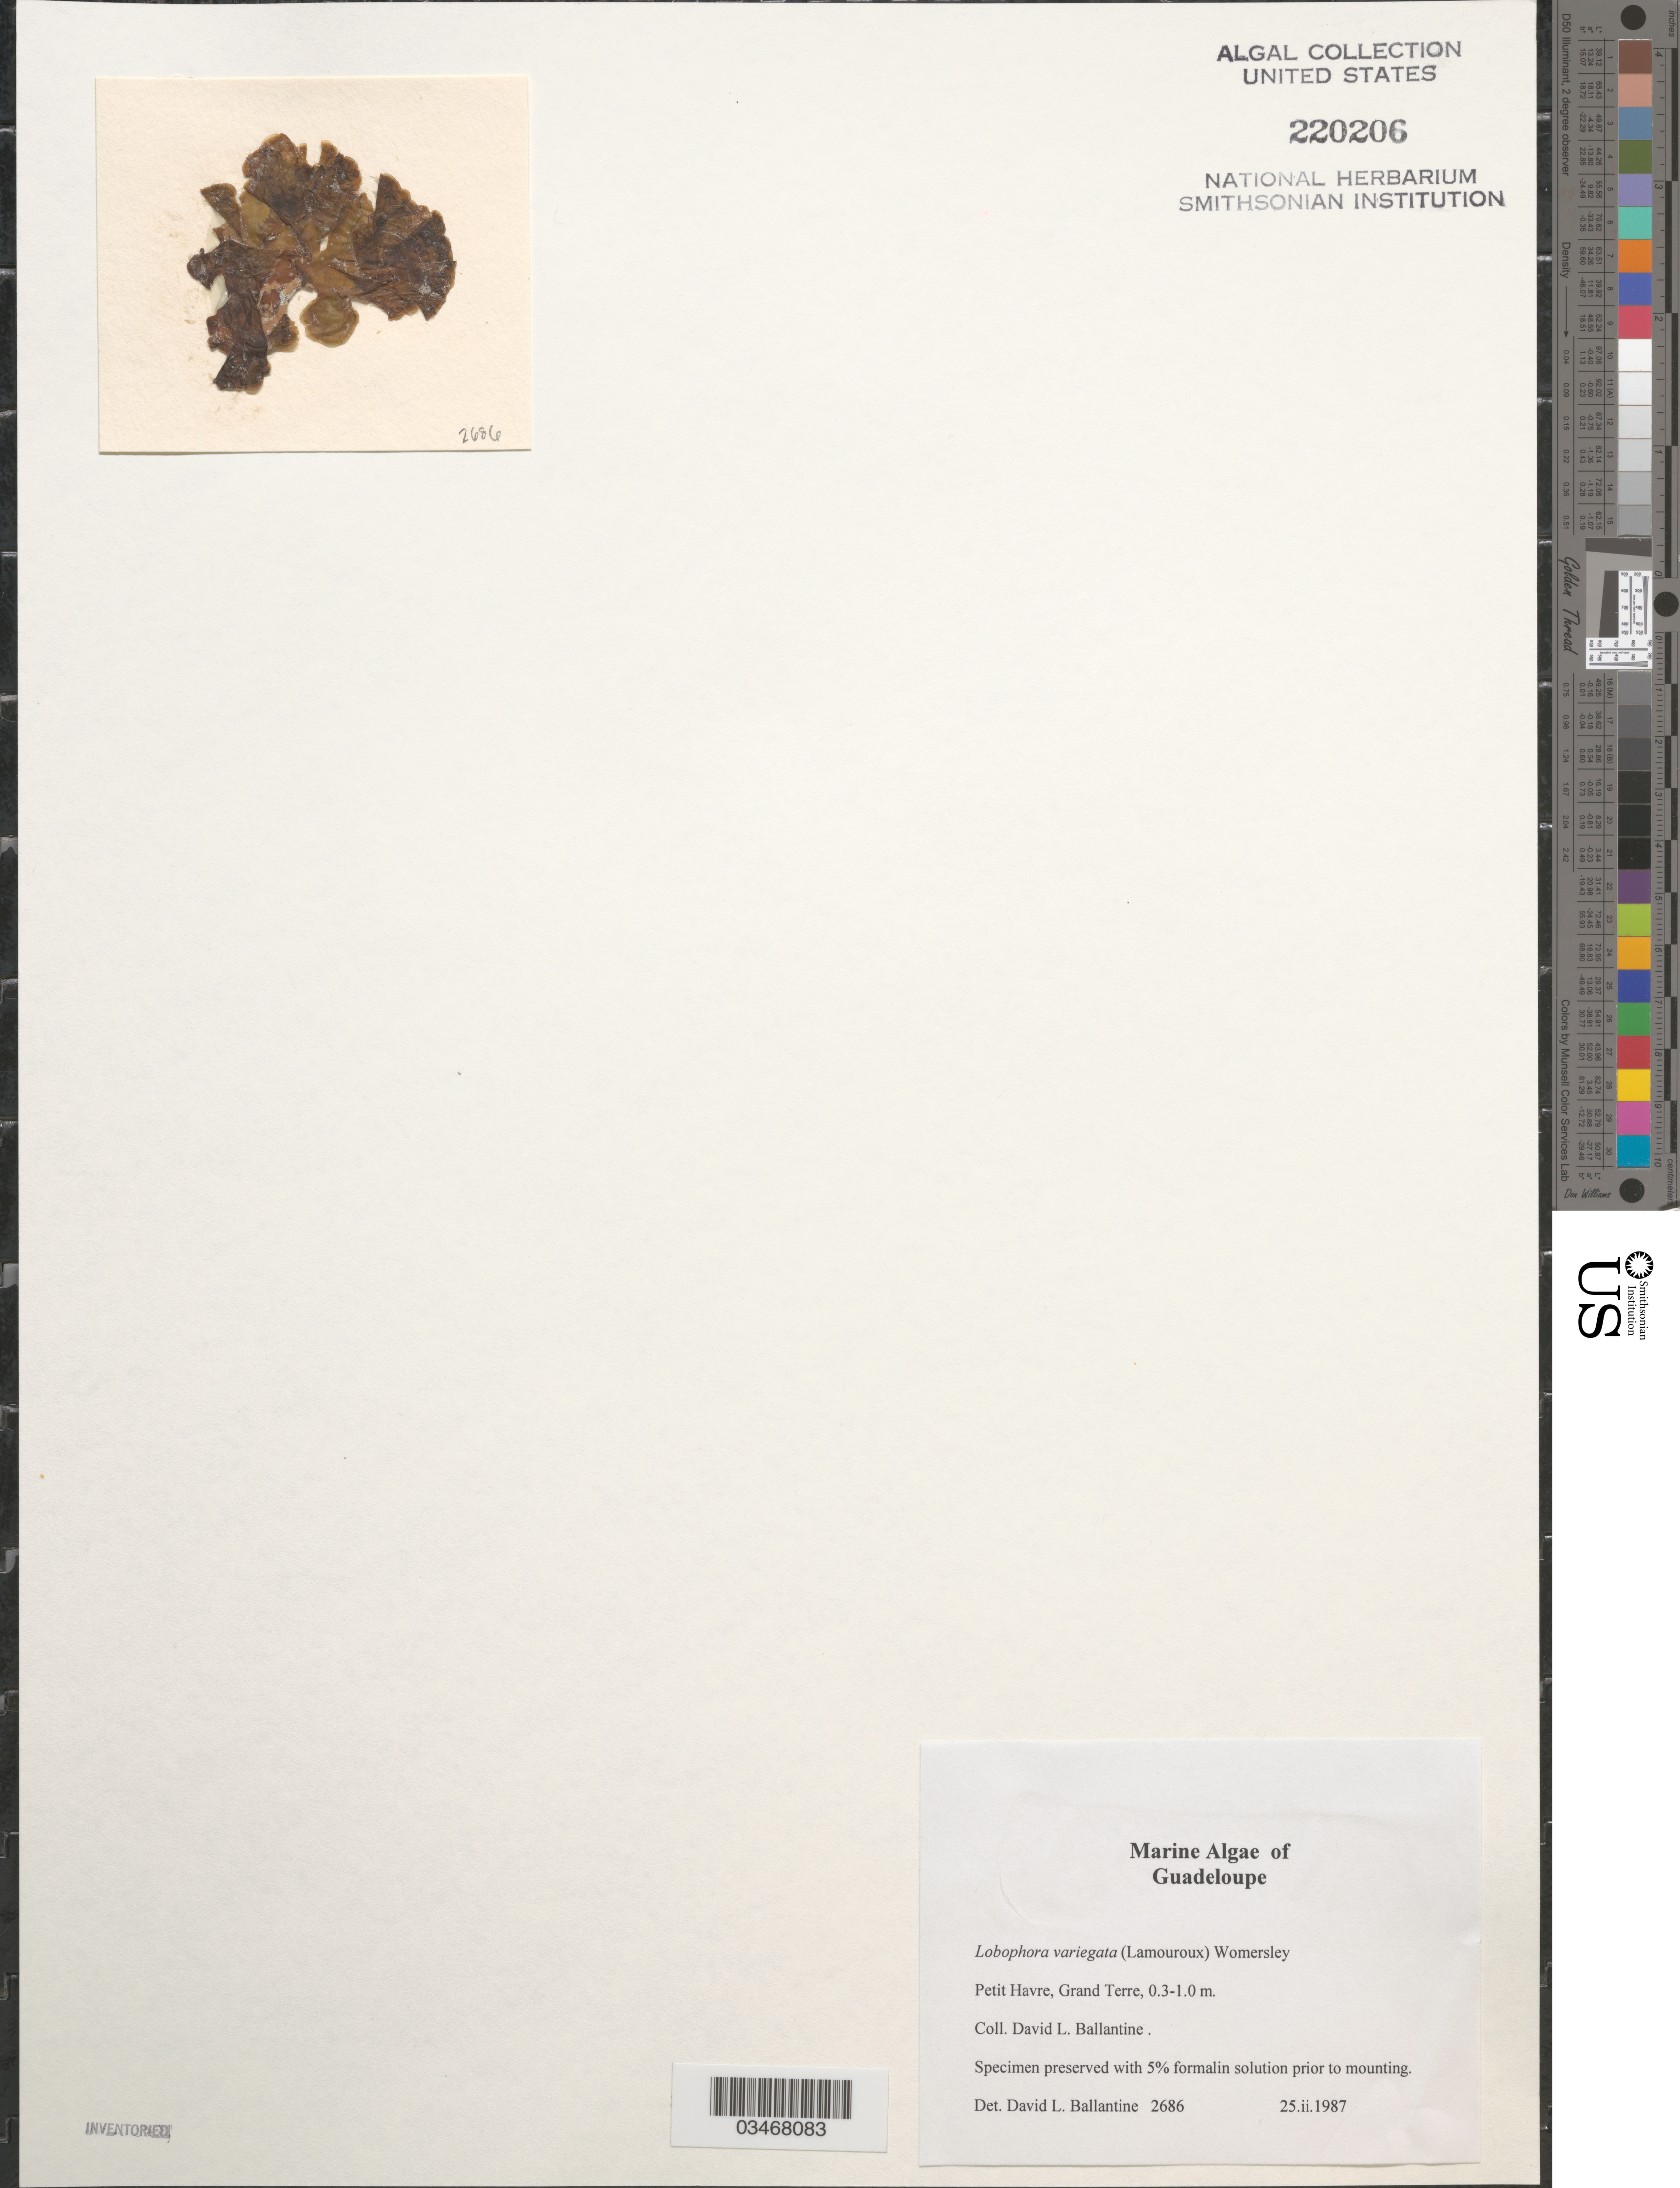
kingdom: Chromista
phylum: Ochrophyta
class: Phaeophyceae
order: Dictyotales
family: Dictyotaceae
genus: Lobophora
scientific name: Lobophora variegata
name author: (J.V.Lamouroux) Womersley & E.C. Oliveira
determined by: Ballantine, D. L.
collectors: D.L. Ballantine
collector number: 2686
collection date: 1987-02-25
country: Guadeloupe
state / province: Grande Terre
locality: Petit Havre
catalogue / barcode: US 220206